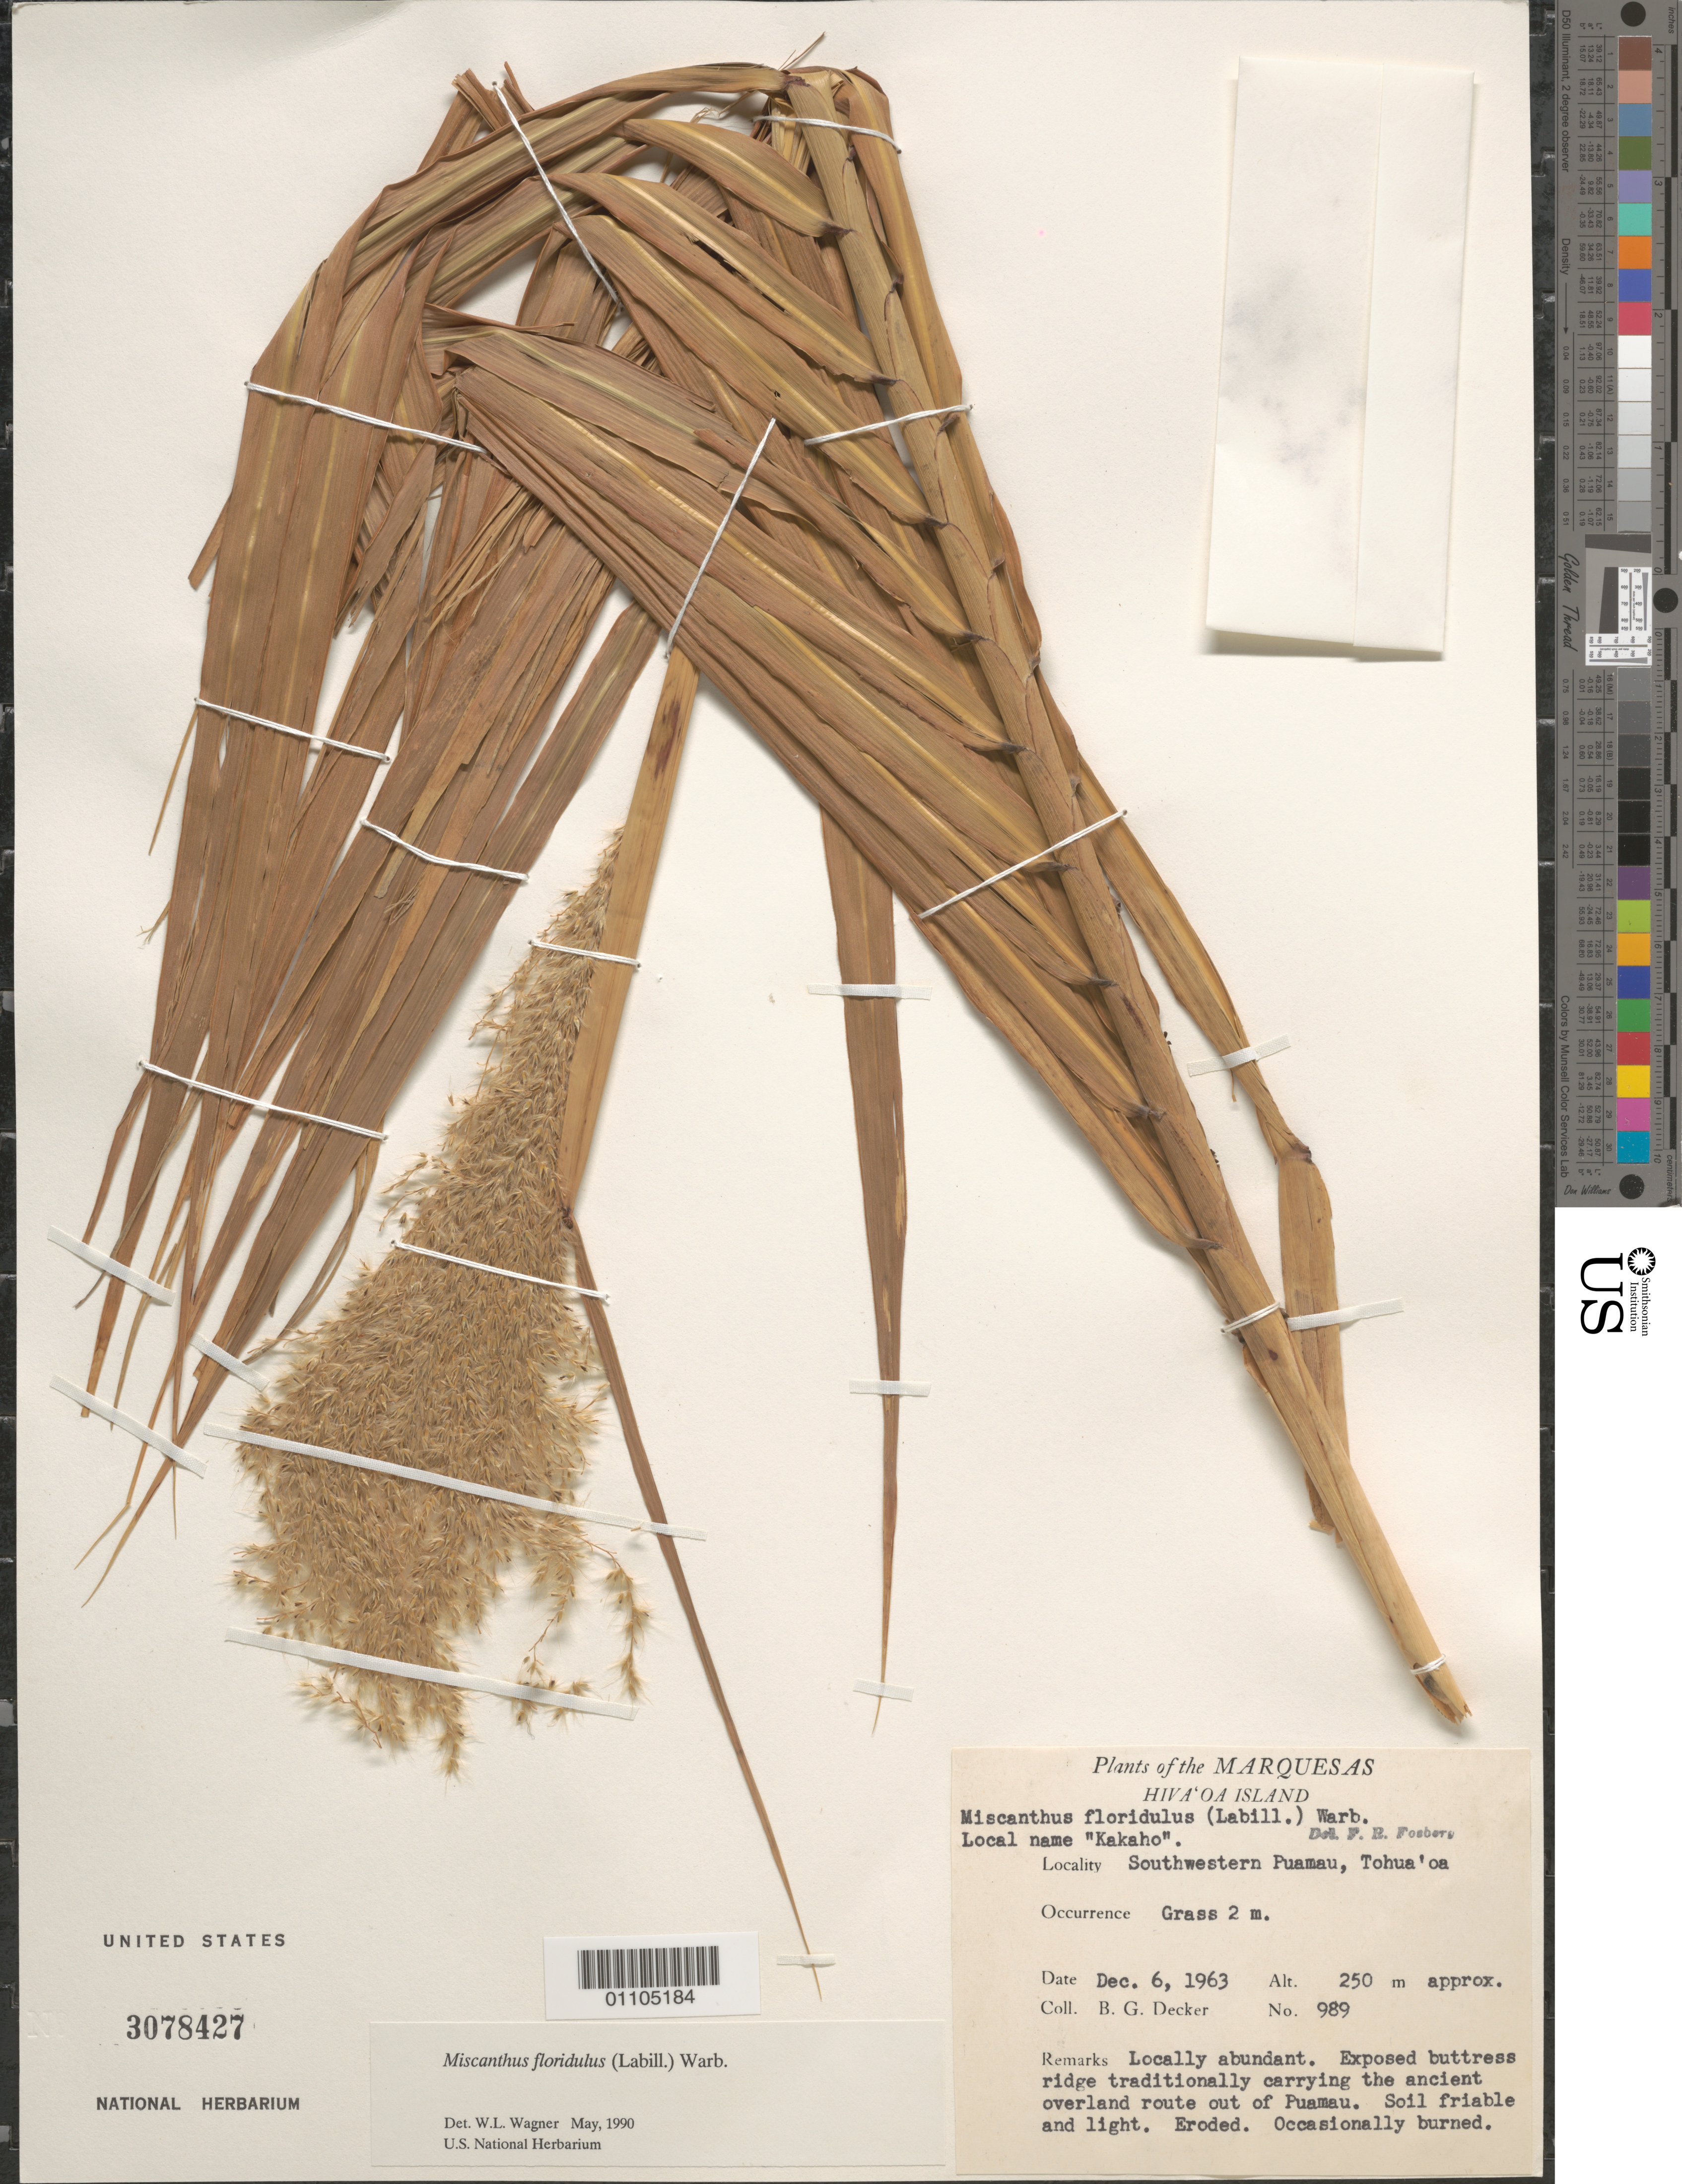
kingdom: Plantae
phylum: Tracheophyta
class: Liliopsida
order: Poales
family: Poaceae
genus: Miscanthus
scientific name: Miscanthus floridulus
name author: (Labill.) Warb.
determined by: Wagner, W. L., (BOT), Smithsonian Institution - National Museum of Natural History (UNITED STATES)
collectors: B. G. Decker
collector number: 989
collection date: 1963-12-06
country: French Polynesia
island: Hiva Oa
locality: SW Puamau, Tohua'oa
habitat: Exposed ridge with light, friable soil. Eroded, occasionally burned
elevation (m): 250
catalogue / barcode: US 3078427